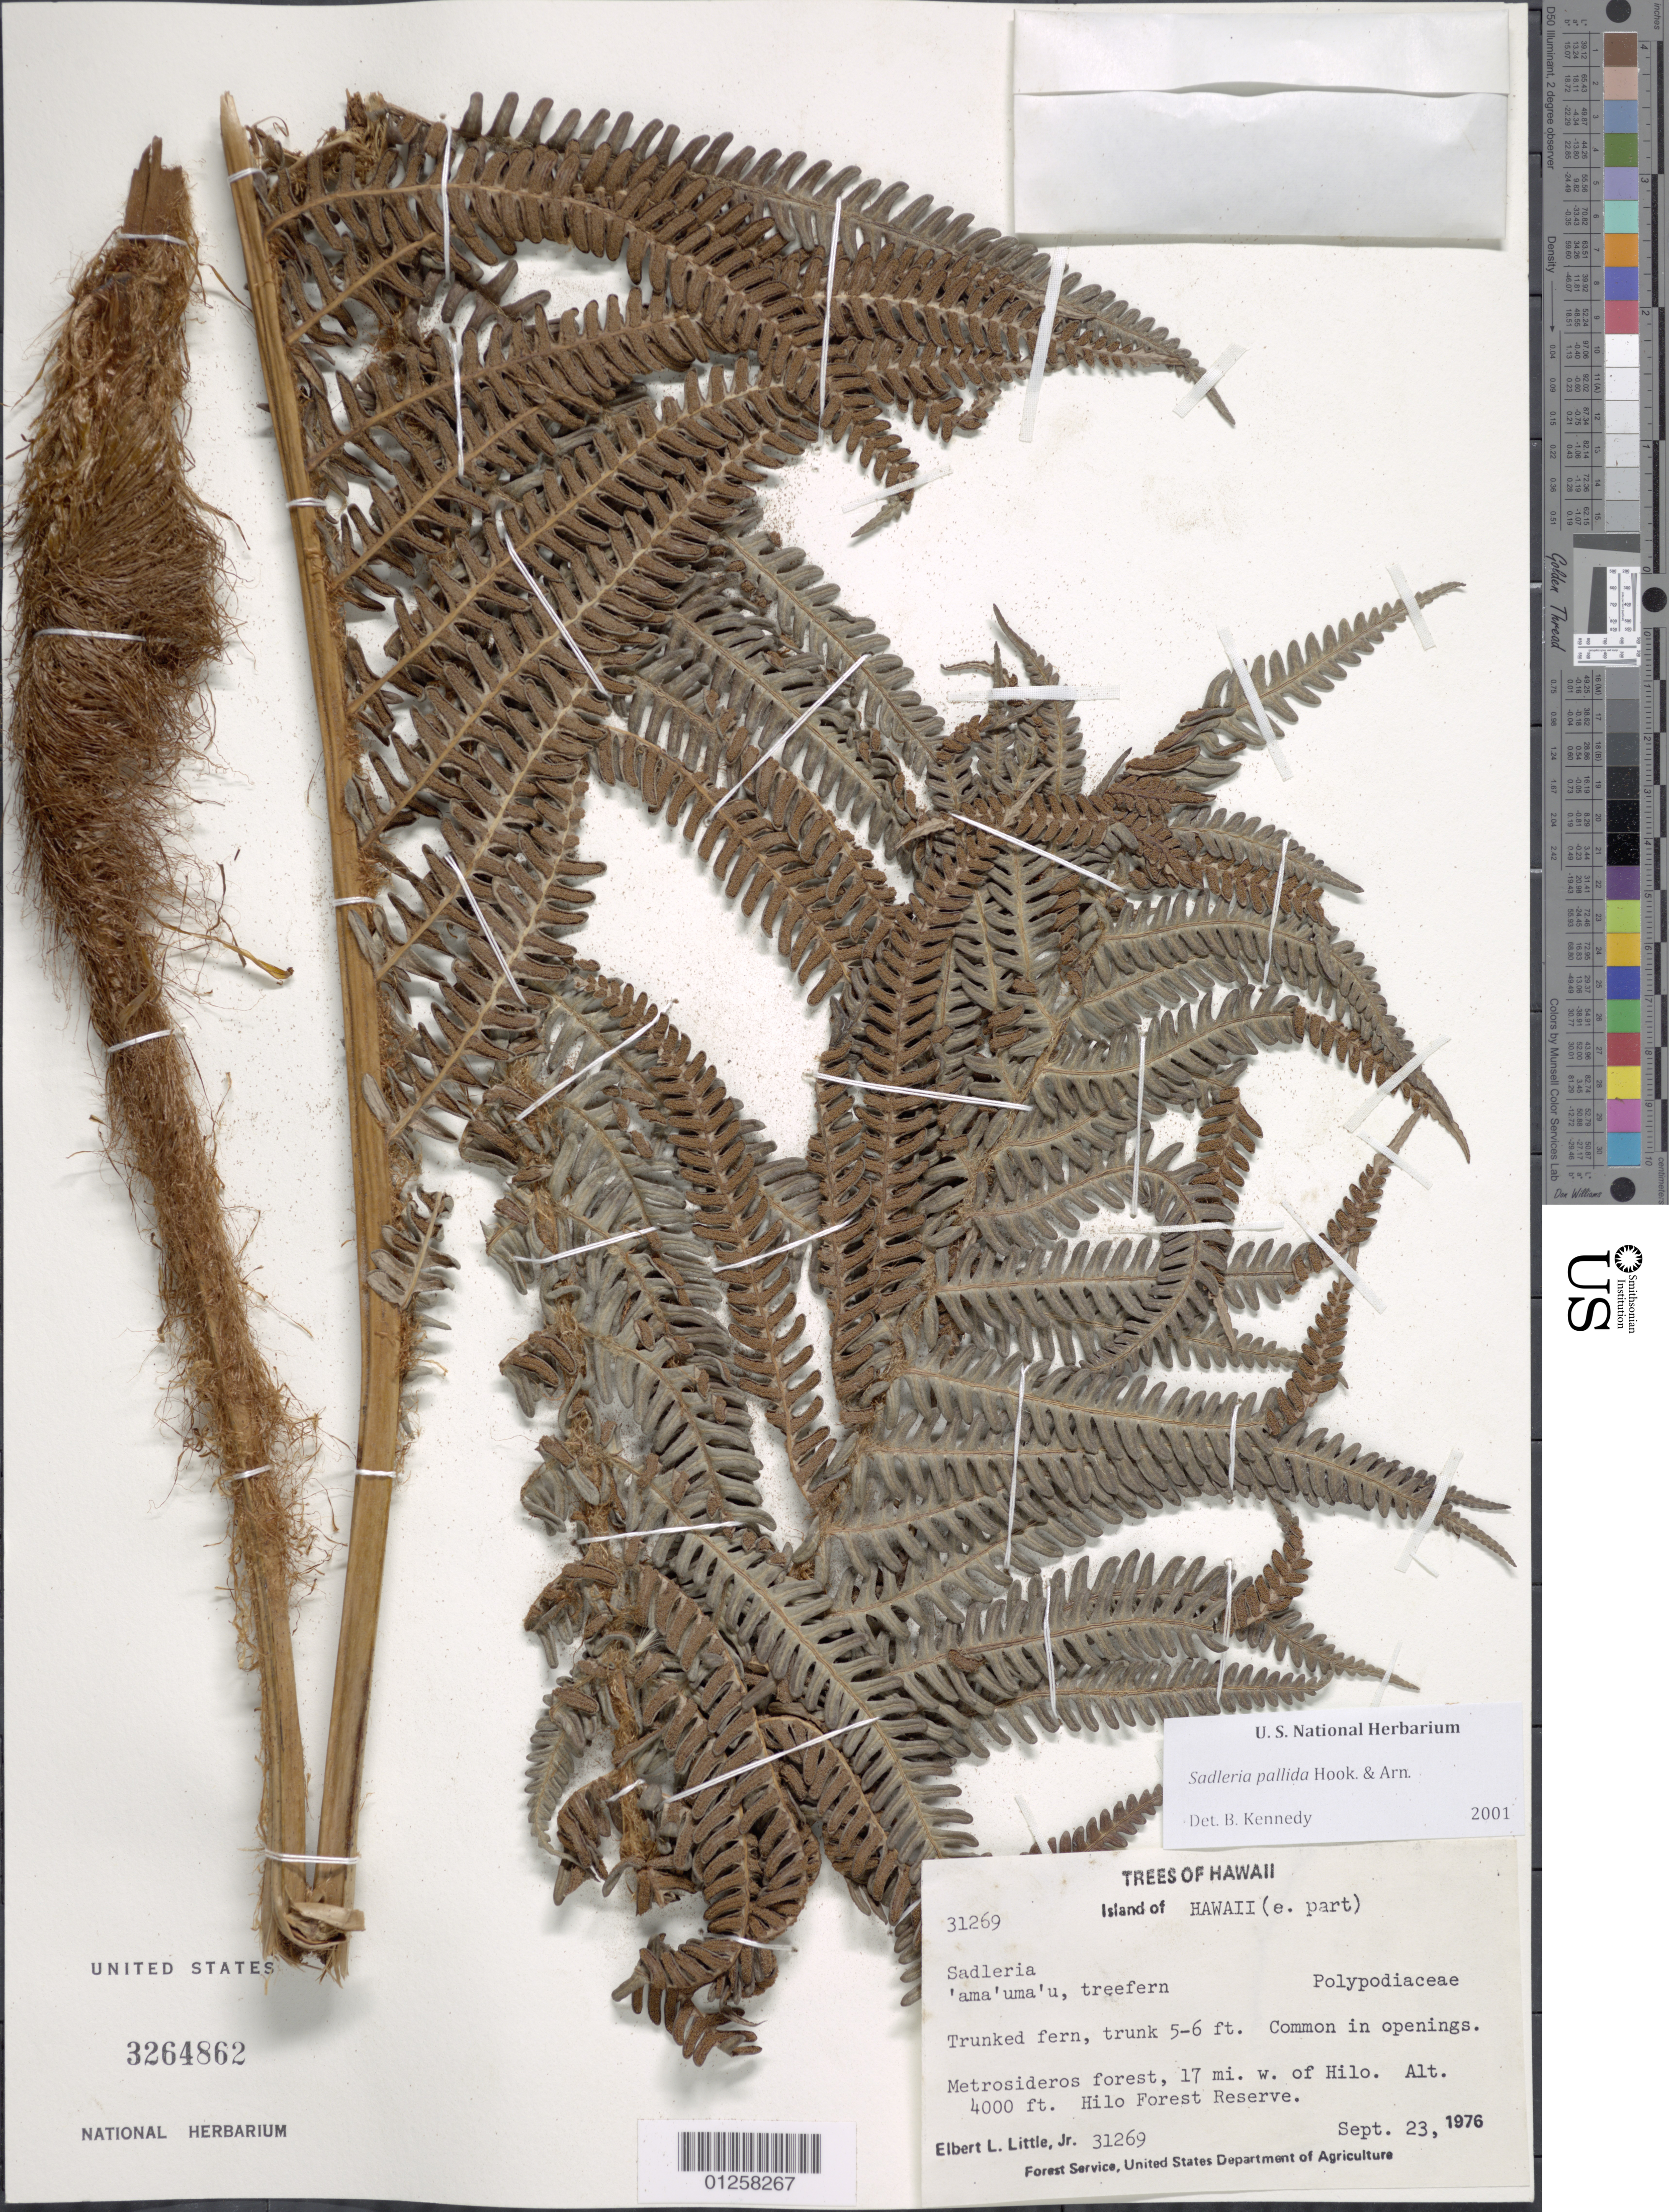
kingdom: Plantae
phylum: Tracheophyta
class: Polypodiopsida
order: Polypodiales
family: Blechnaceae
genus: Sadleria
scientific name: Sadleria pallida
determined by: Kennedy, B.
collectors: E. L. Little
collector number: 31269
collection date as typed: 23 Sep 1976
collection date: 1976-09-23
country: United States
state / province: Hawaii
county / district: Hawaii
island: Hawaii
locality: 17 mi W of Hilo. Hilo Forest Reserve.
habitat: Forest.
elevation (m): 1219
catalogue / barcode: US 3264862